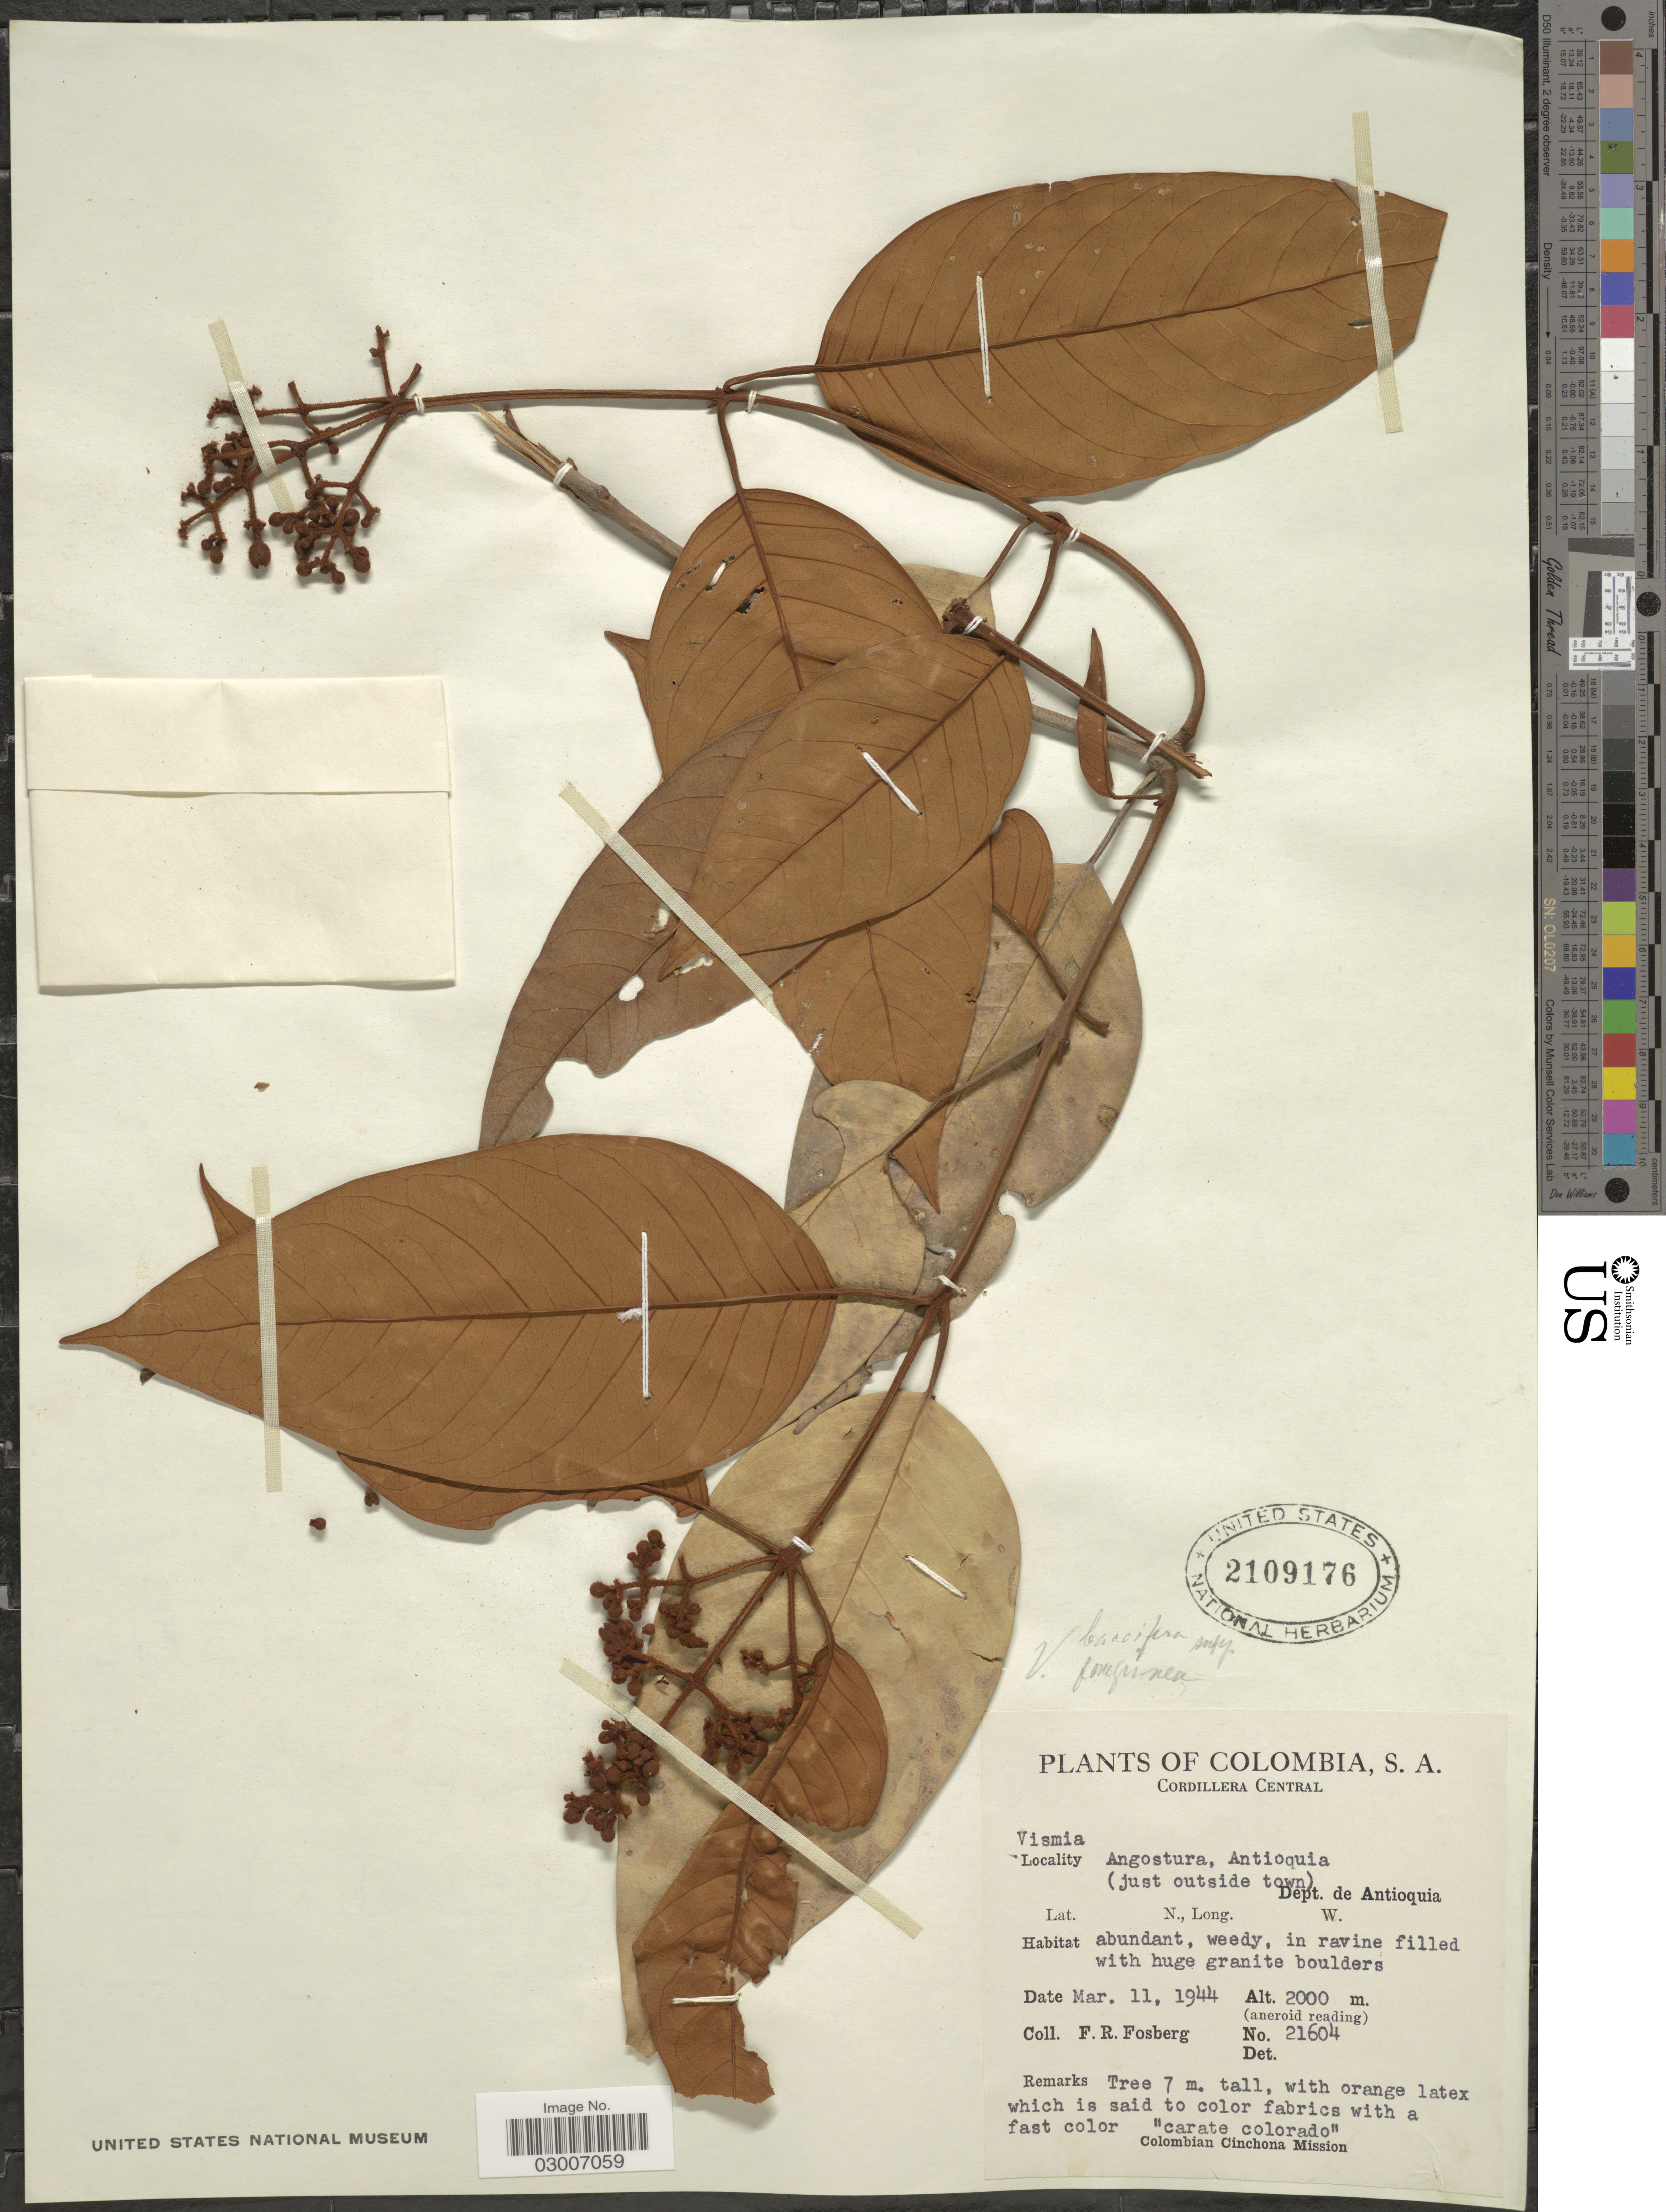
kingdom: Plantae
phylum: Tracheophyta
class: Magnoliopsida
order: Malpighiales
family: Hypericaceae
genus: Vismia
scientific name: Vismia sp.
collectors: F. R. Fosberg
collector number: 21604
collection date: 1944-03-11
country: Colombia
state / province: Antioquia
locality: Cordillera Central. Angostura, Antioquia (just outside town). Dept. de Antioquia.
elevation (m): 2000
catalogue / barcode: US 2109176